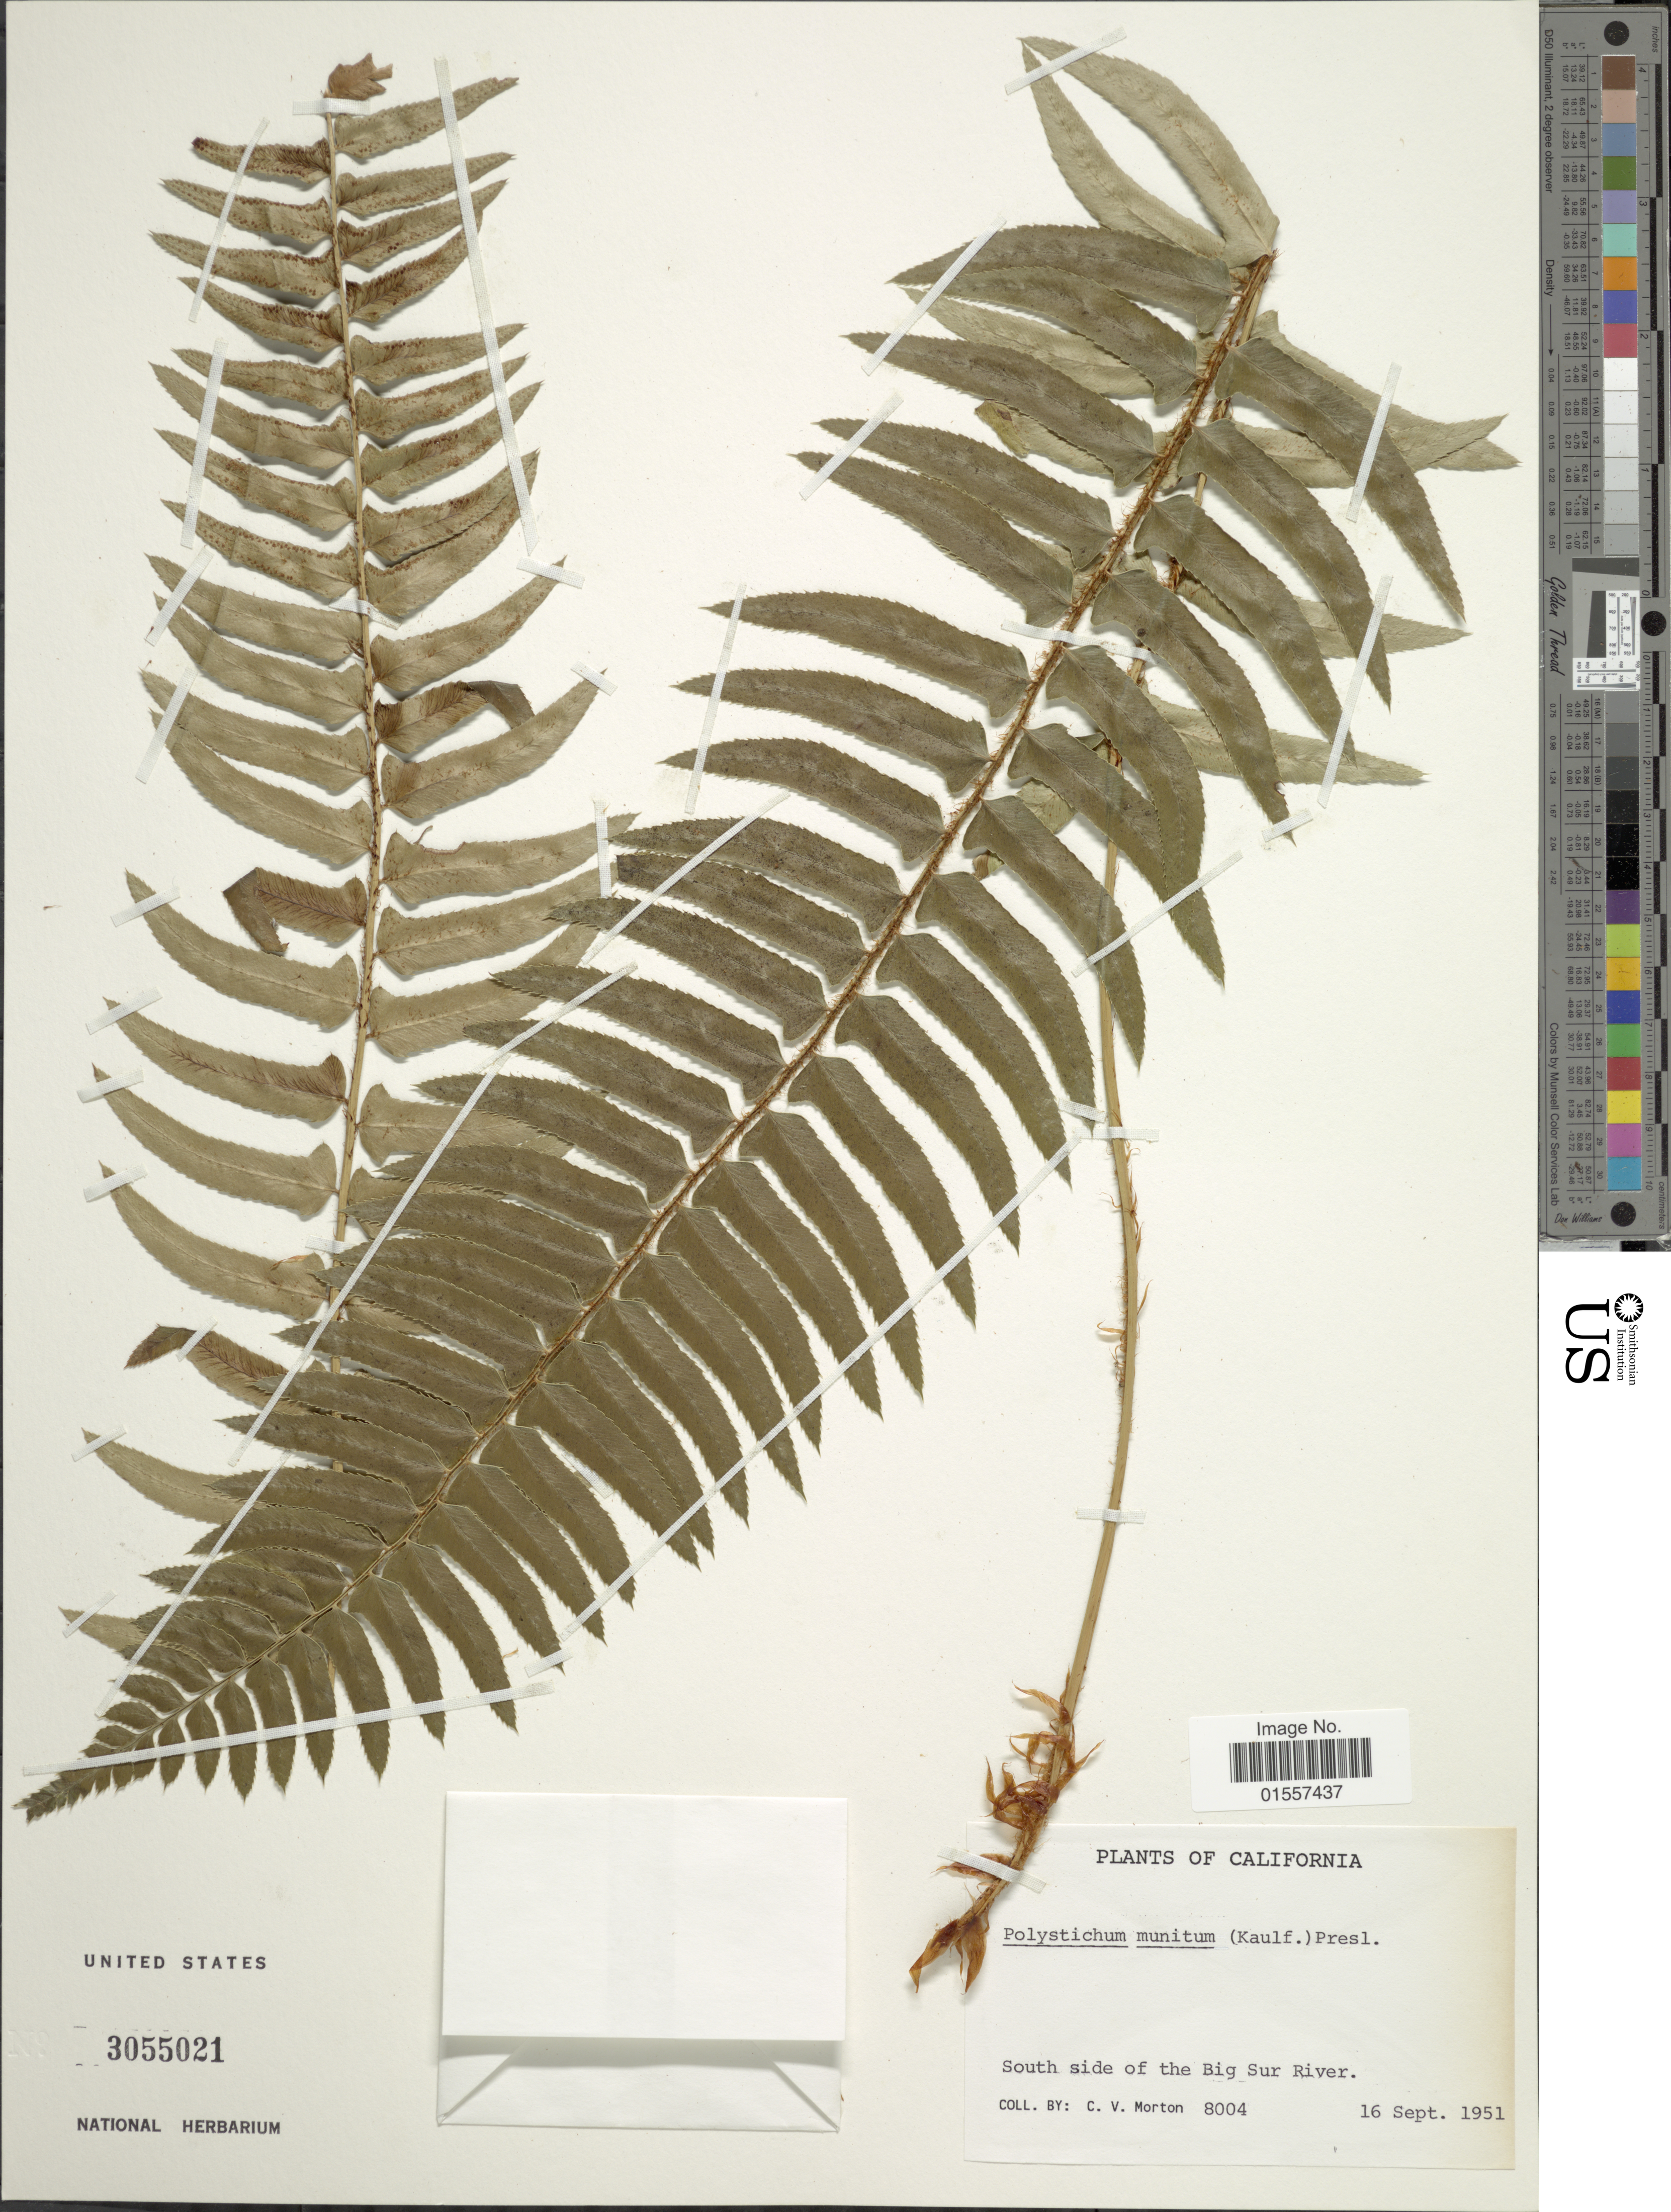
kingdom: Plantae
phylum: Tracheophyta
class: Polypodiopsida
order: Polypodiales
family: Dryopteridaceae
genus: Polystichum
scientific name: Polystichum munitum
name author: (Kaulf.) C. Presl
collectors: C. V. Morton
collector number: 8004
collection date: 1951-09-16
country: United States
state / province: California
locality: California, South side of the Big Sur River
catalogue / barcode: US 3055021